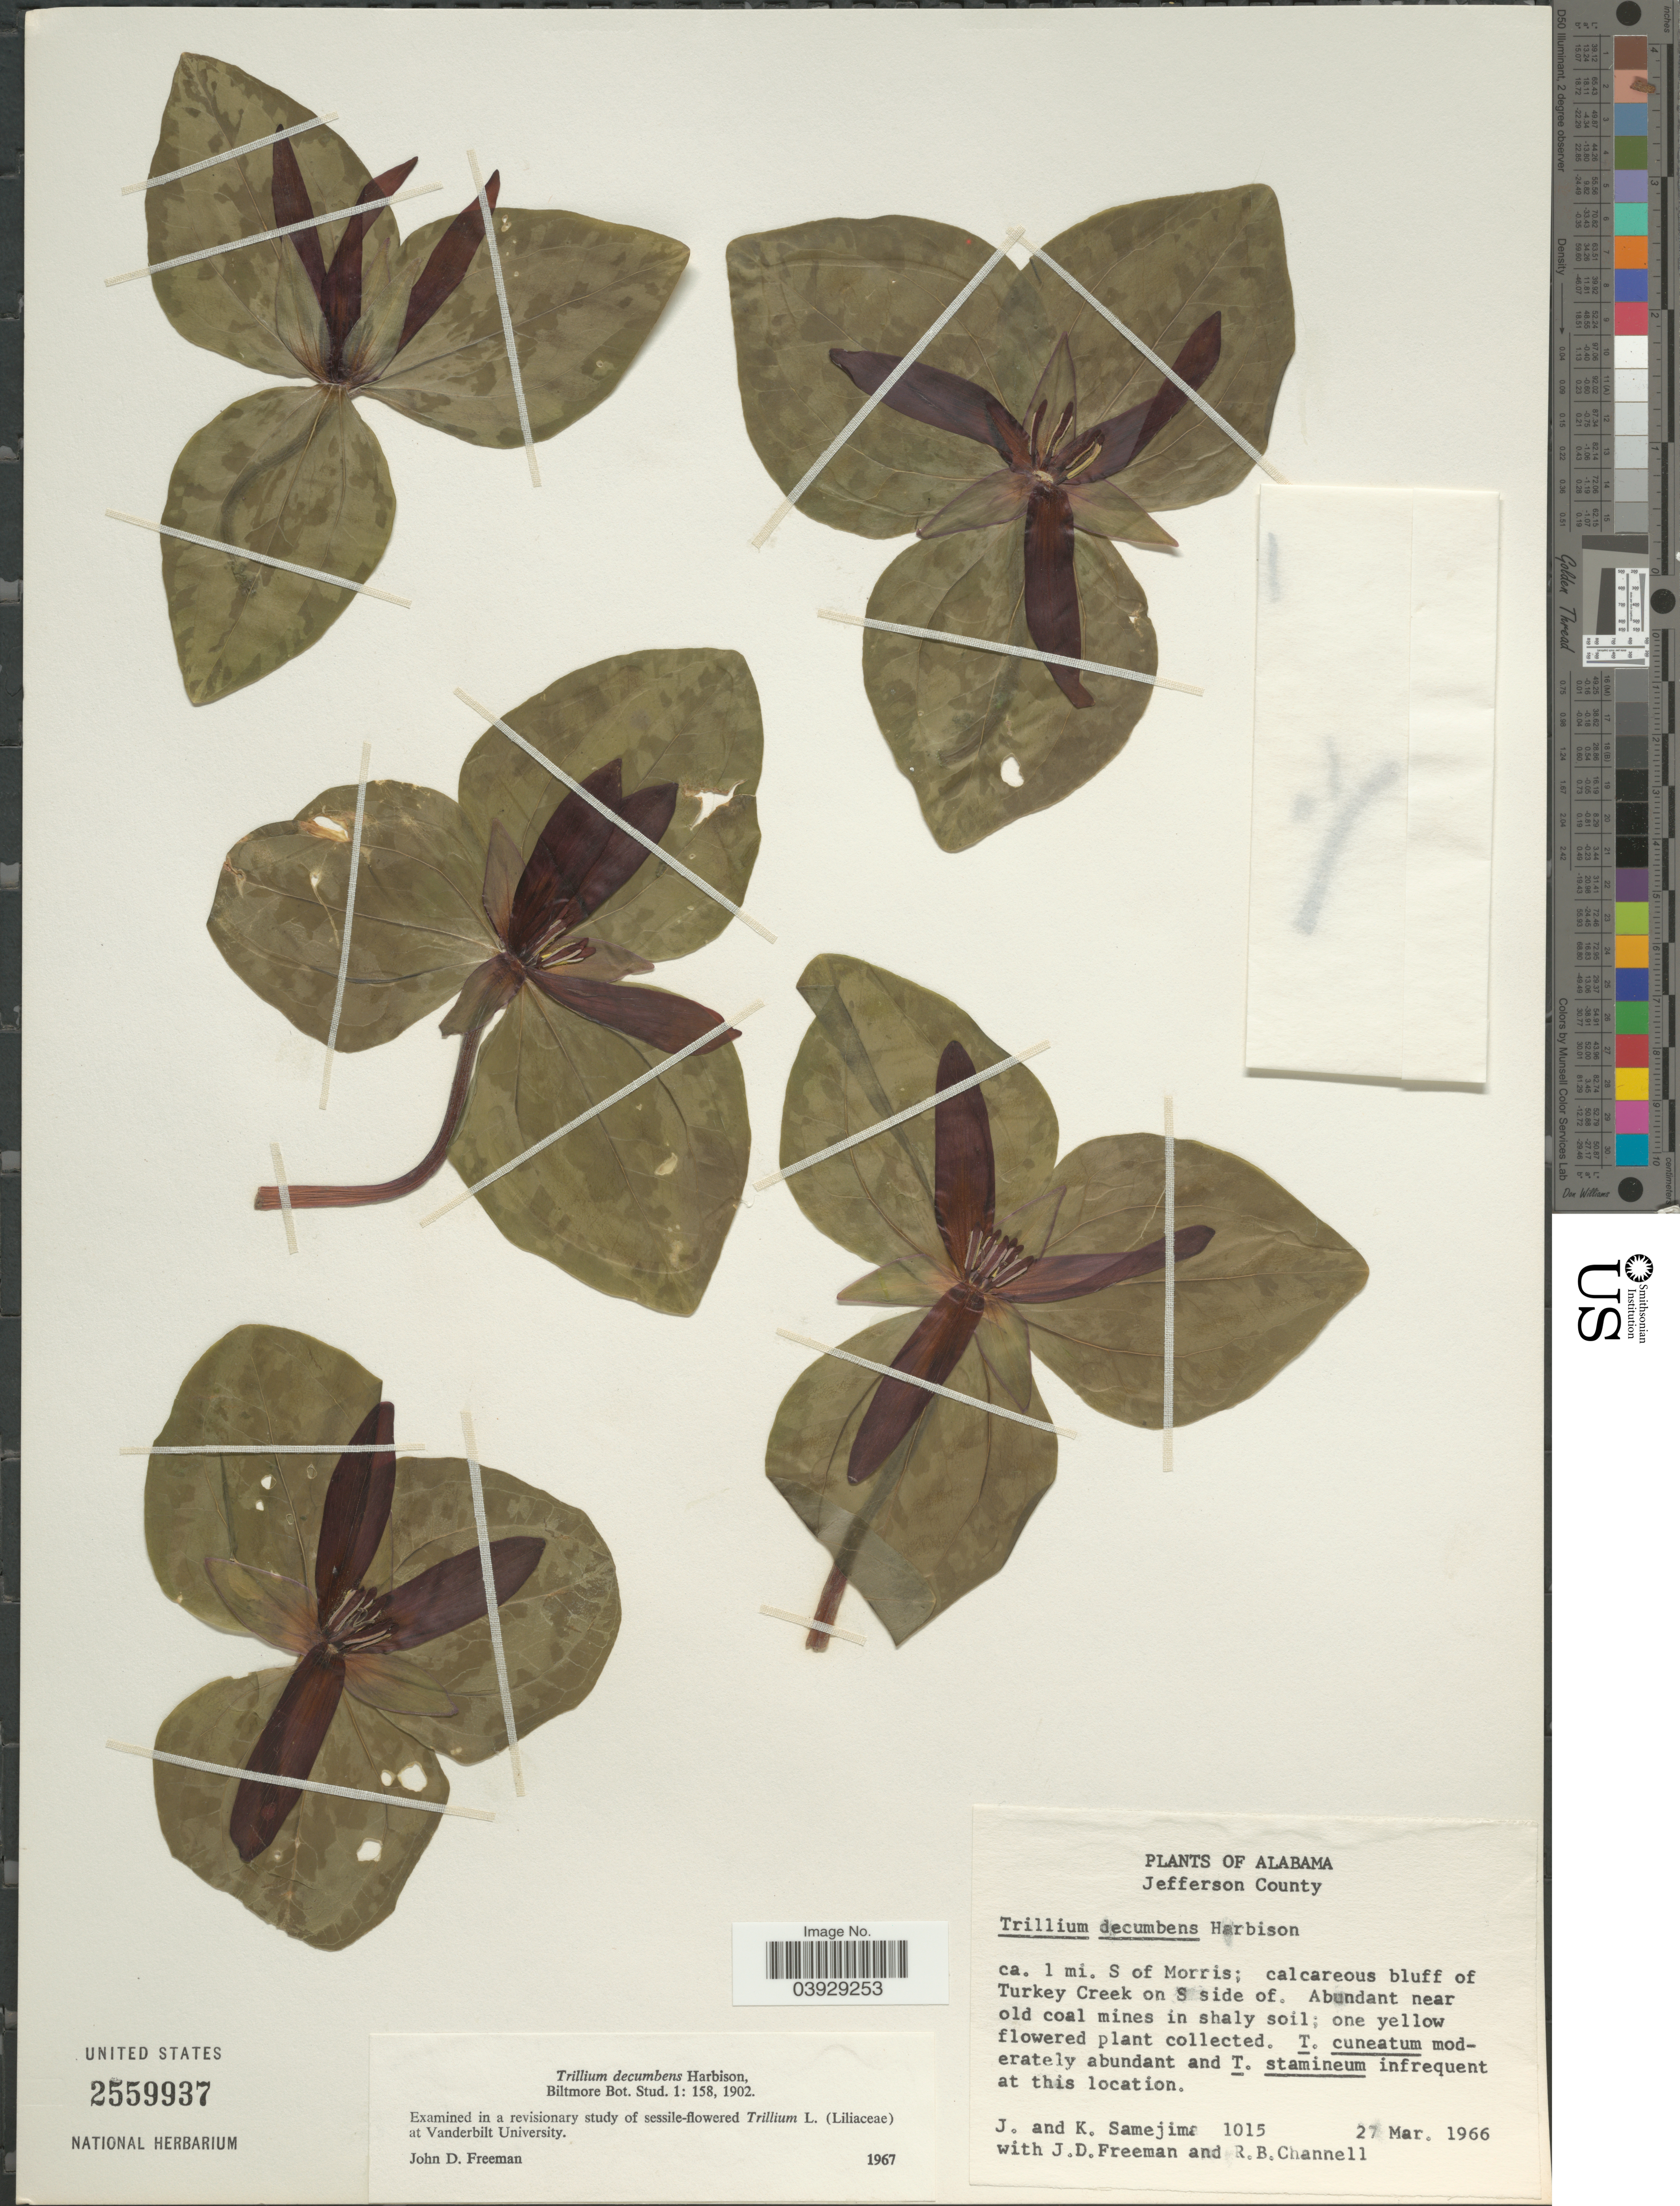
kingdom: Plantae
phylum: Tracheophyta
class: Liliopsida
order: Liliales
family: Melanthiaceae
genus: Trillium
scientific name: Trillium decumbens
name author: Harb.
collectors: J. Samejima, K. Samejima, J. Freeman & R. B. Channell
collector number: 1015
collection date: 1966-03-27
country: United States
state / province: Alabama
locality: Jefferson County. ca. 1 mi. S of Morris; calcareous bluff of Turkey Creek on S side of.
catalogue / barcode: US 2559937